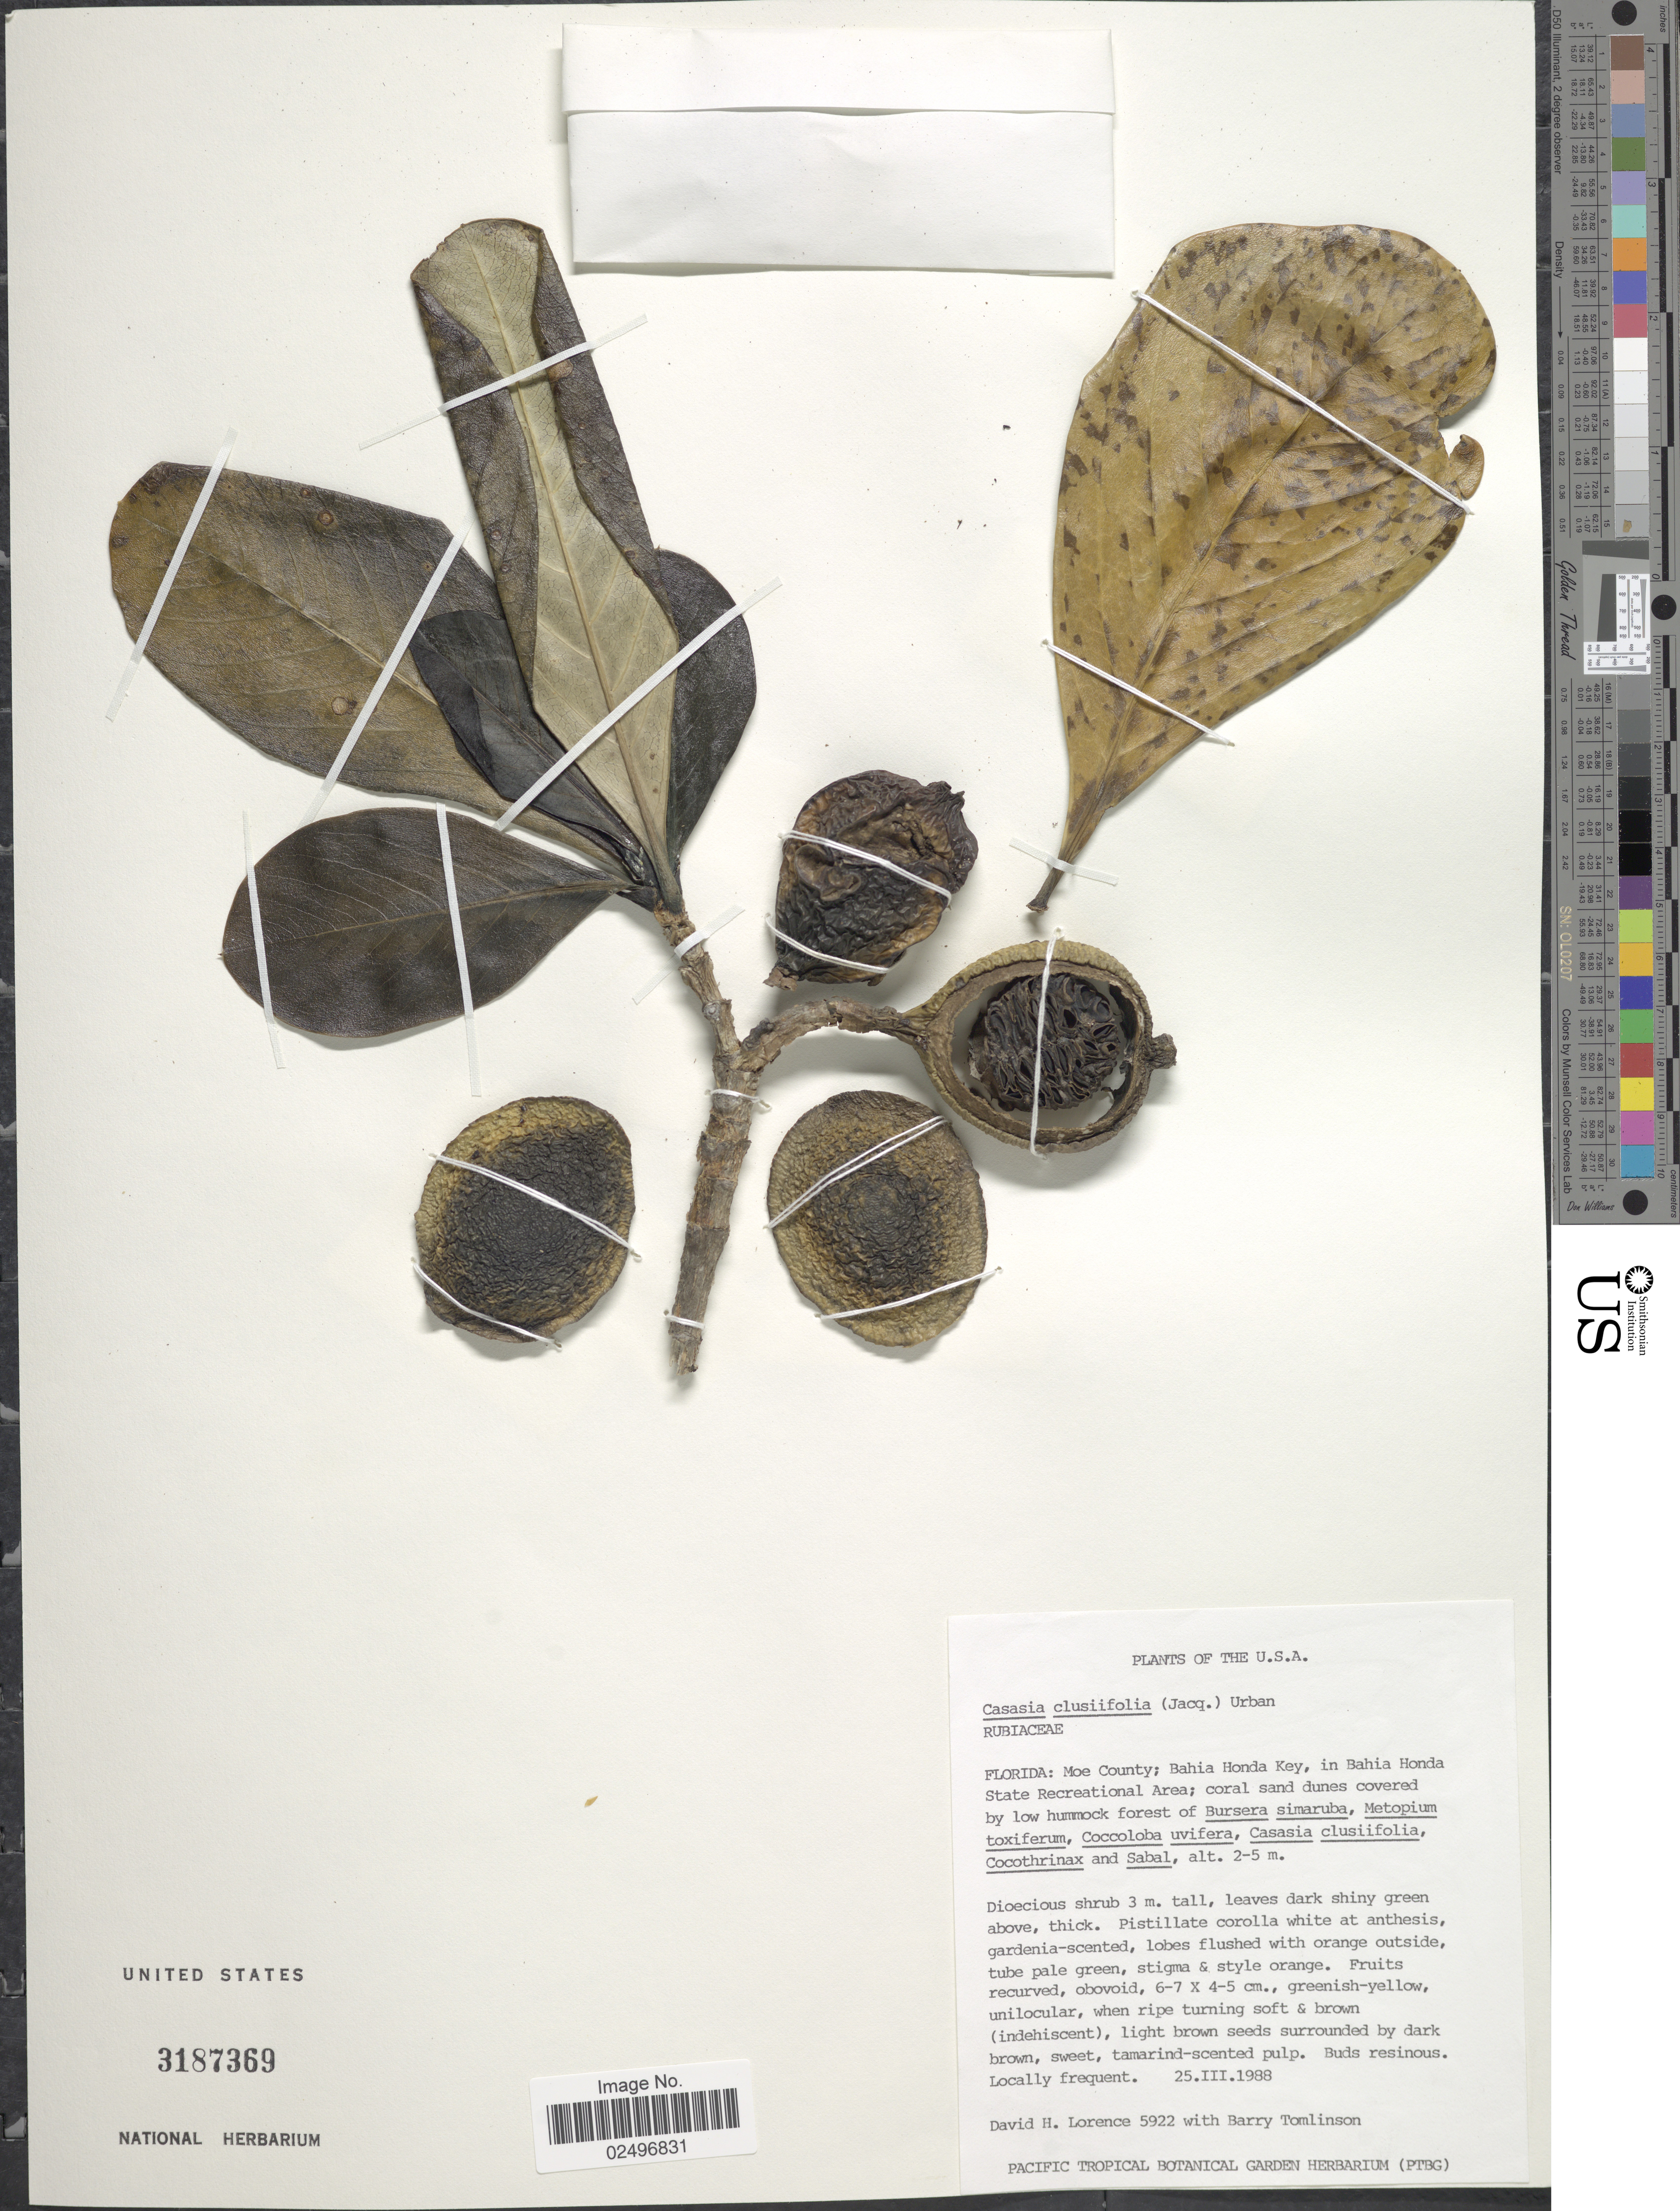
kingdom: Plantae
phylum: Tracheophyta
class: Magnoliopsida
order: Gentianales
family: Rubiaceae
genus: Casasia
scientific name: Casasia clusiifolia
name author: (Jacq.) Urb.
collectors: D. Lorence & B. Tomlinson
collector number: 5922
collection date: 1988-03-25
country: United States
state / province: Florida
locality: Moe County; Bahia Honda Key, in Bahia Honda State Recreational Area; coral sand dunes covered by low hummock forest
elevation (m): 2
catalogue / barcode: US 3187369